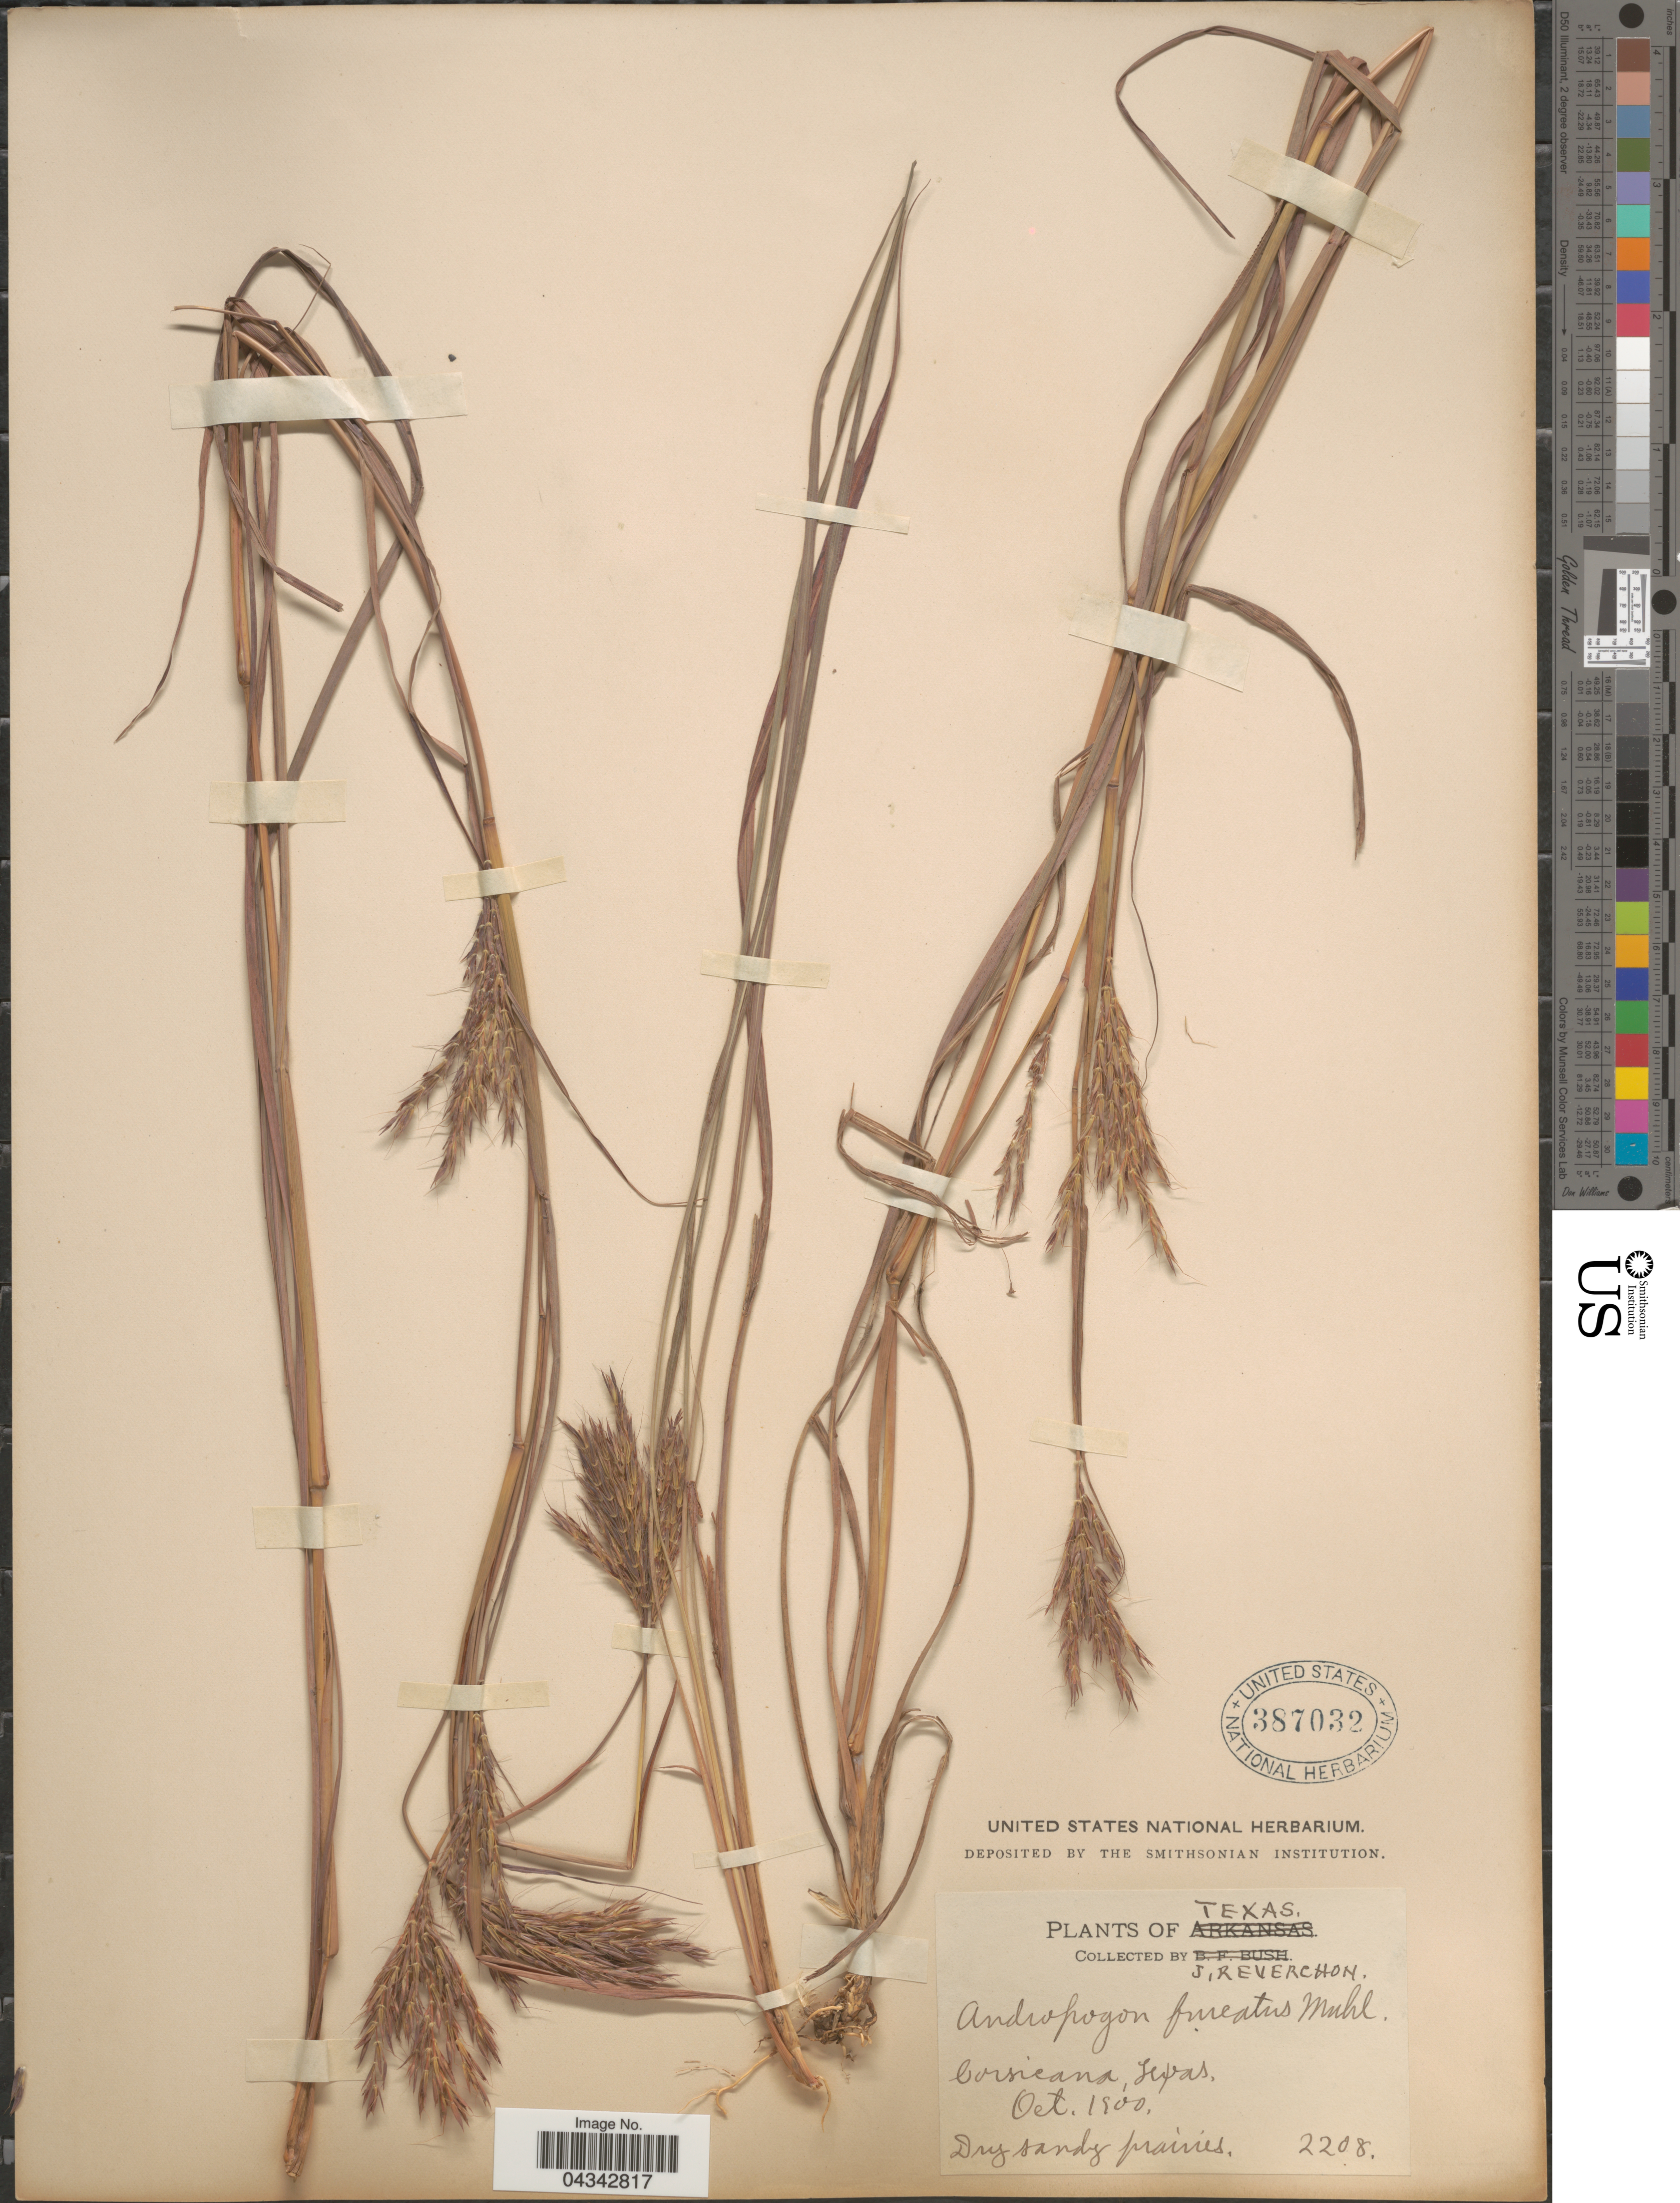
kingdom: Plantae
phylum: Tracheophyta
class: Liliopsida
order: Poales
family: Poaceae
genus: Andropogon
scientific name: Andropogon gerardii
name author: Vitman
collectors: J. Reverchon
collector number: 2208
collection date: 1900-10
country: United States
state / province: Texas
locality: Corsicana.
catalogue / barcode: US 387032